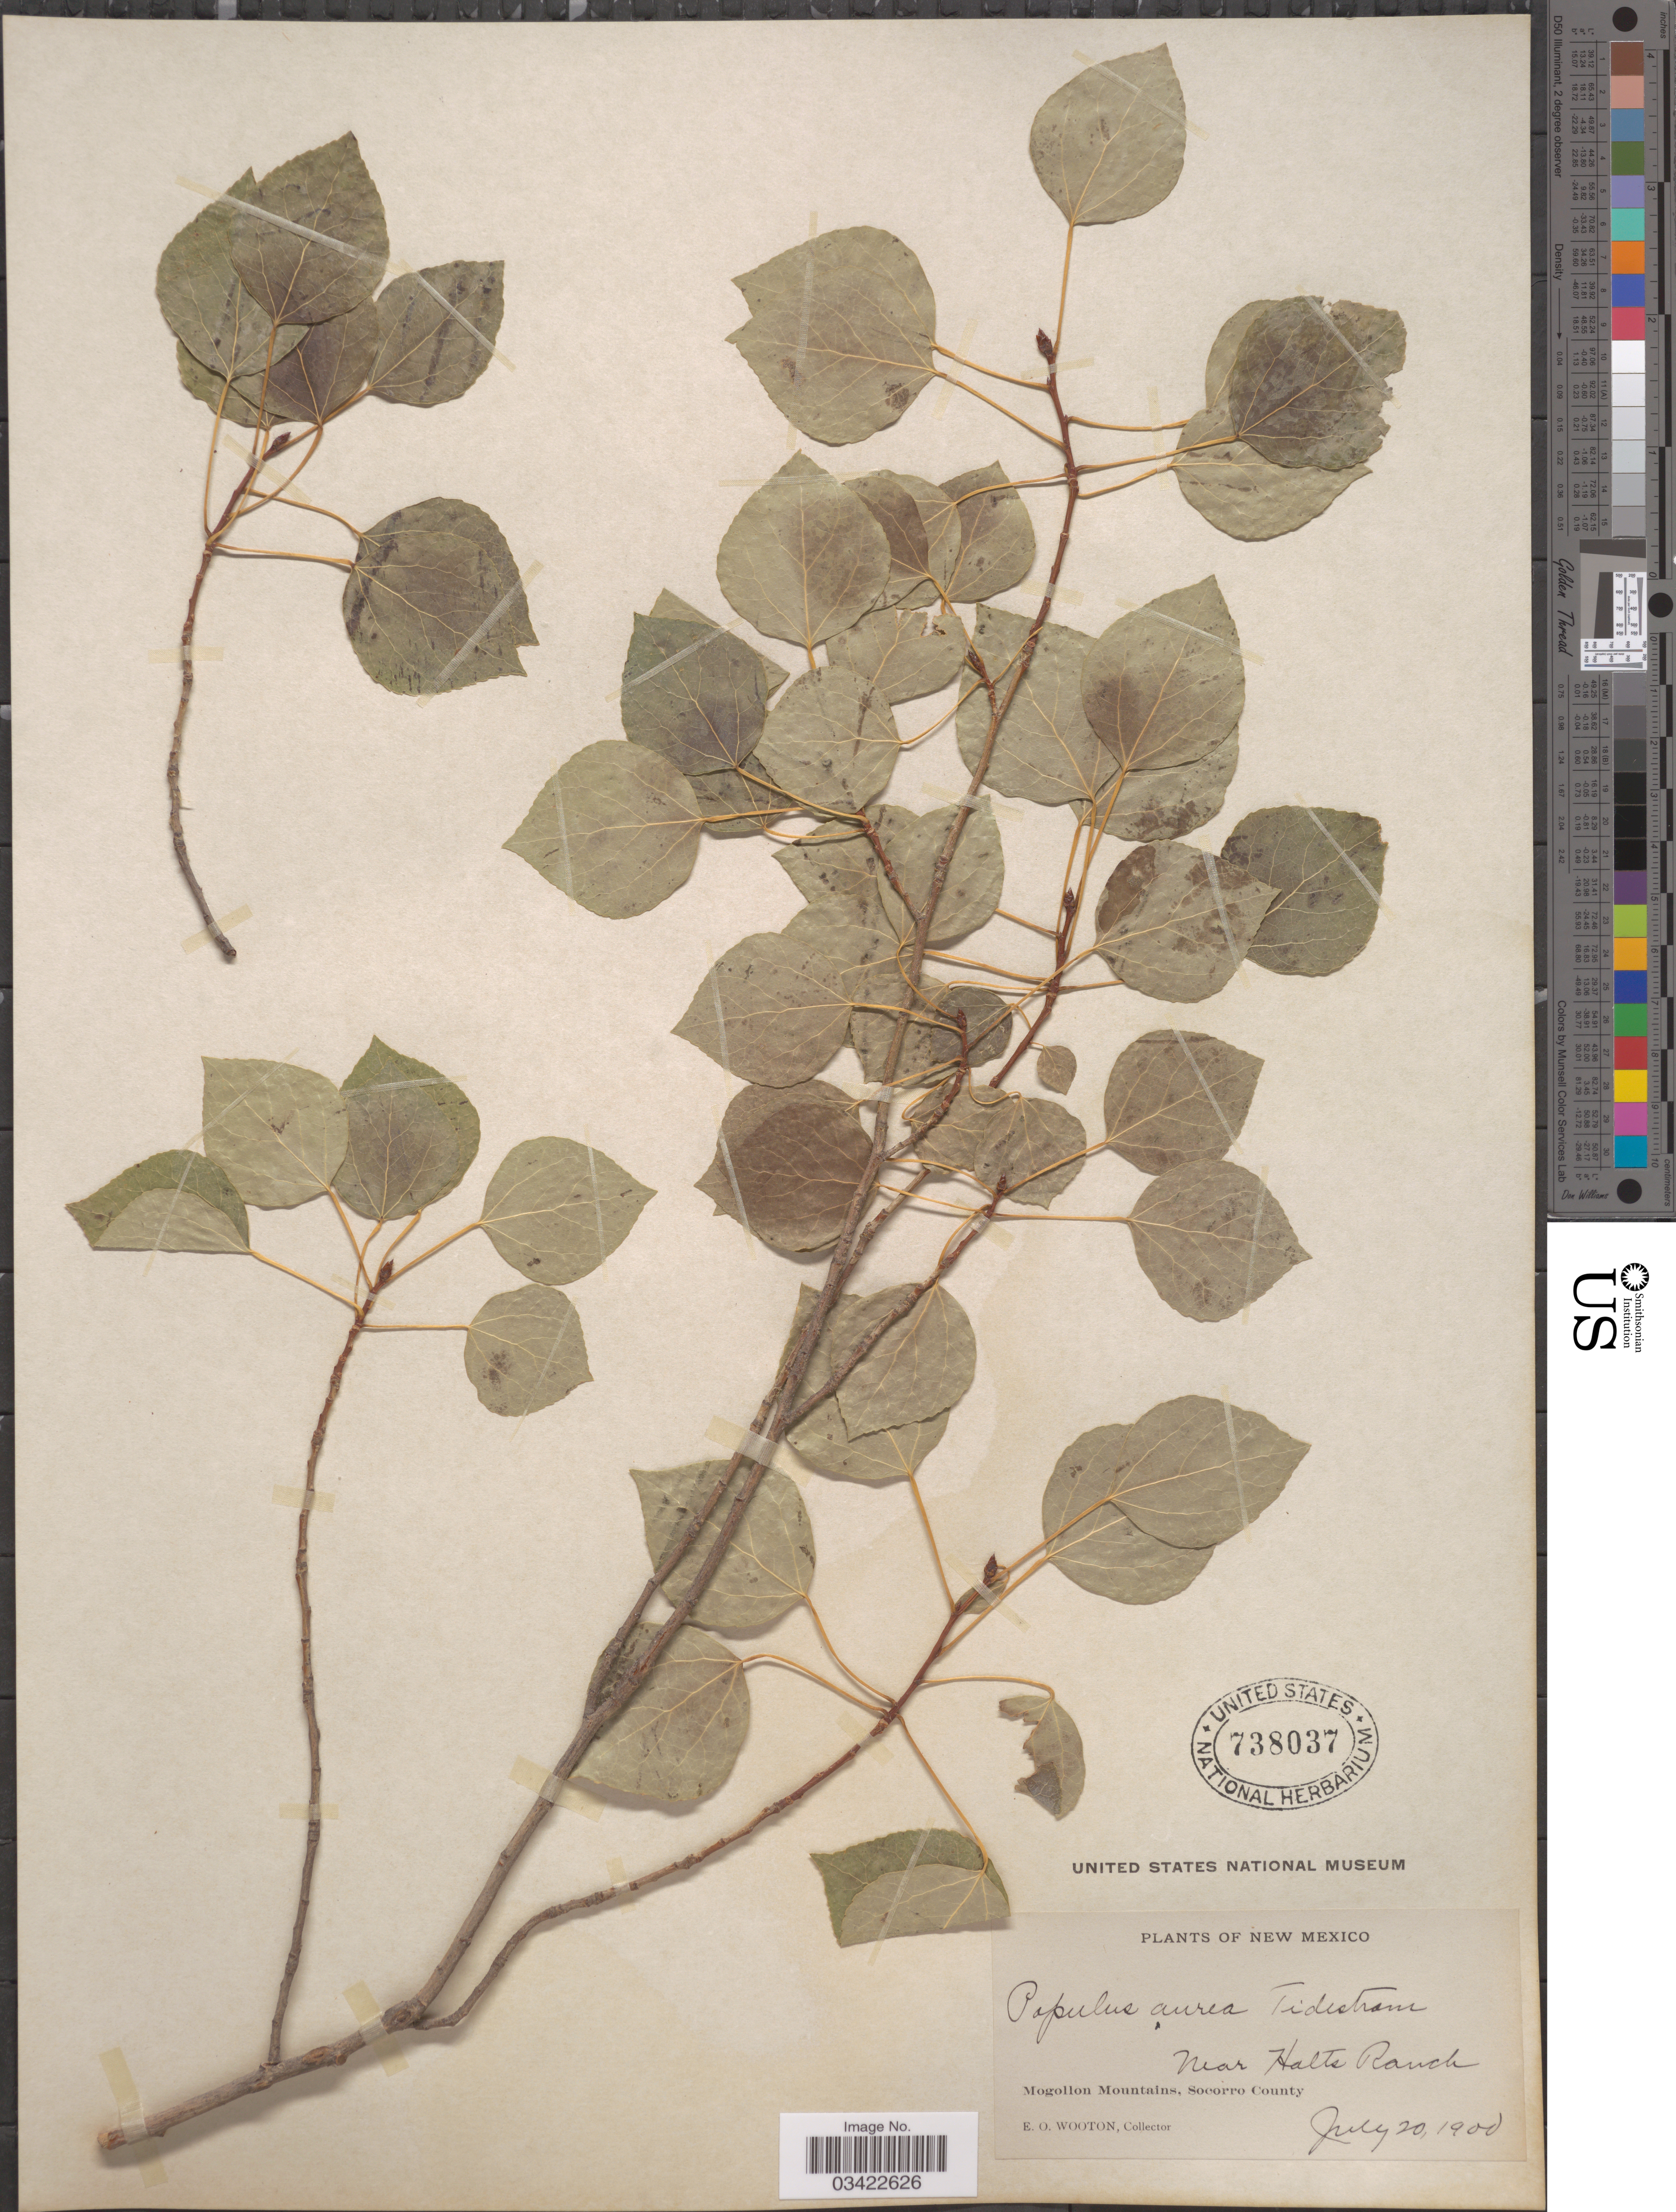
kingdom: Plantae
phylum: Tracheophyta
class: Magnoliopsida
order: Malpighiales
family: Salicaceae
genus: Populus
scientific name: Populus tremuloides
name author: Michx.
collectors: E. O. Wooton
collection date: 1900-07-20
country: United States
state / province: New Mexico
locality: Near Halts Ranch. Mogollon Mountains, Socorro County.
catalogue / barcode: US 738037